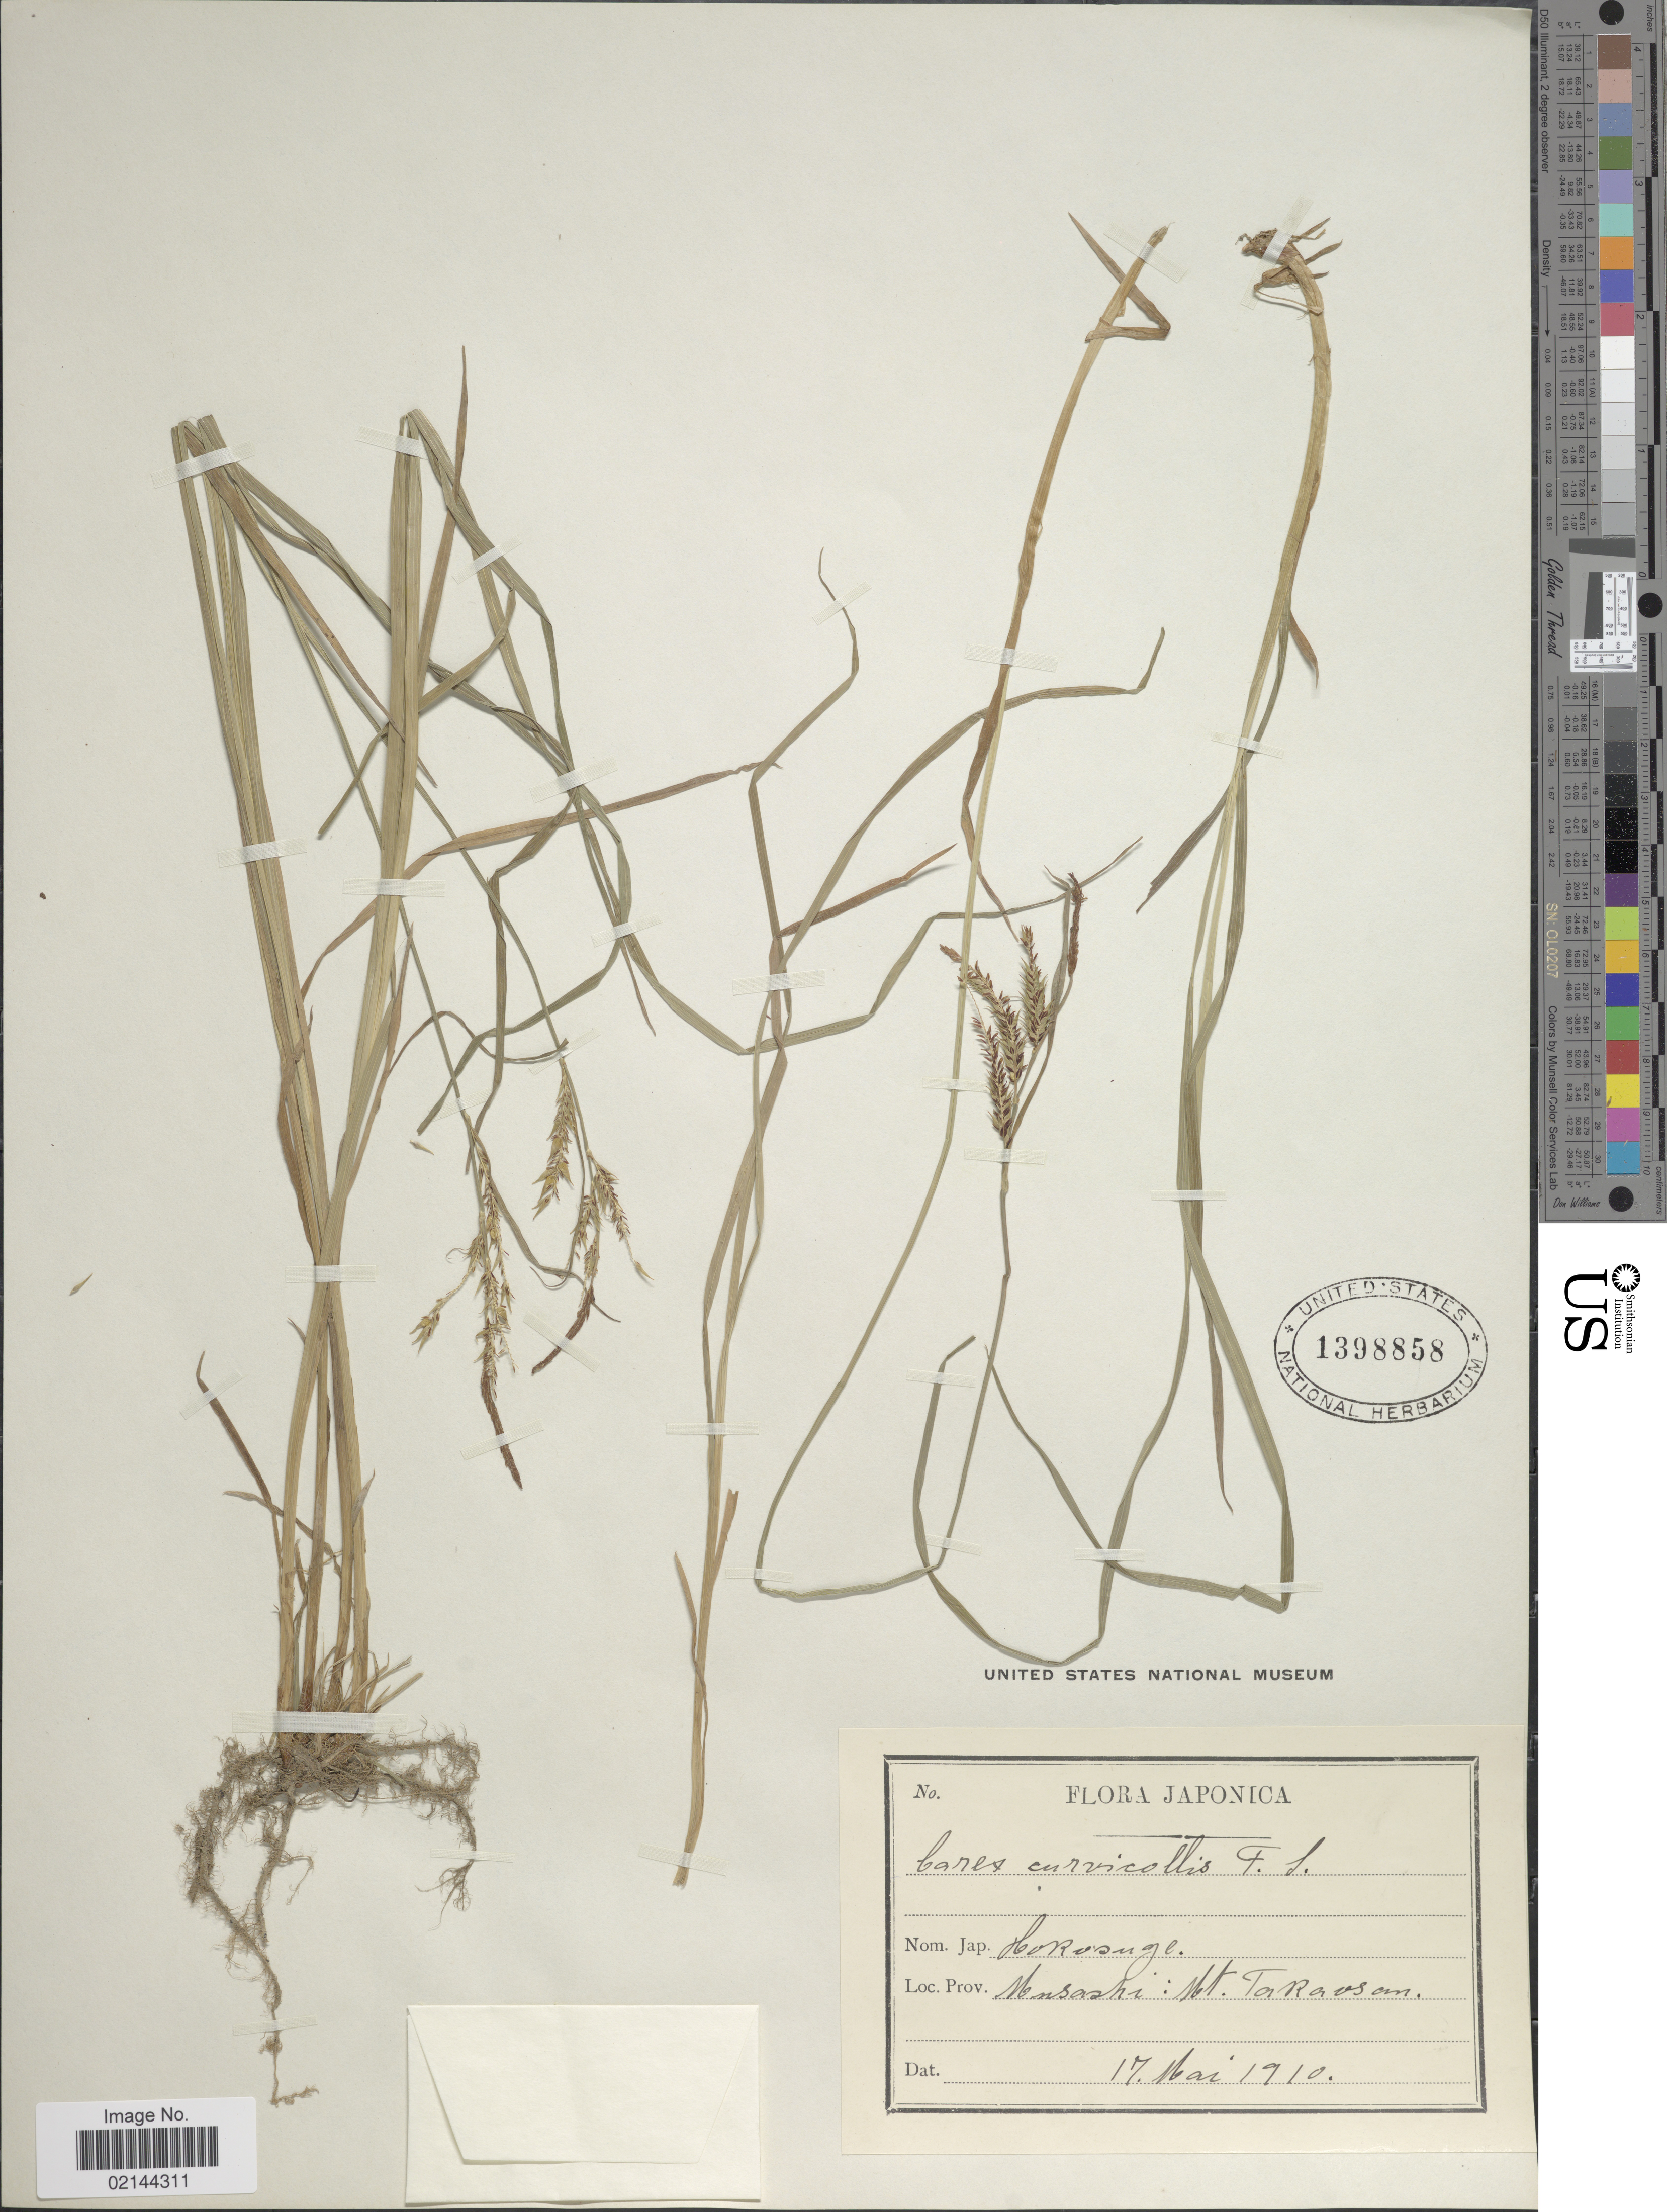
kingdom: Plantae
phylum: Tracheophyta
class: Liliopsida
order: Poales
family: Cyperaceae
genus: Carex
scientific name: Carex curvicollis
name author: Franch. & Sav.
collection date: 1910-05-17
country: Japan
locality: Musashi, Mt. Taraosom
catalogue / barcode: US 1398858